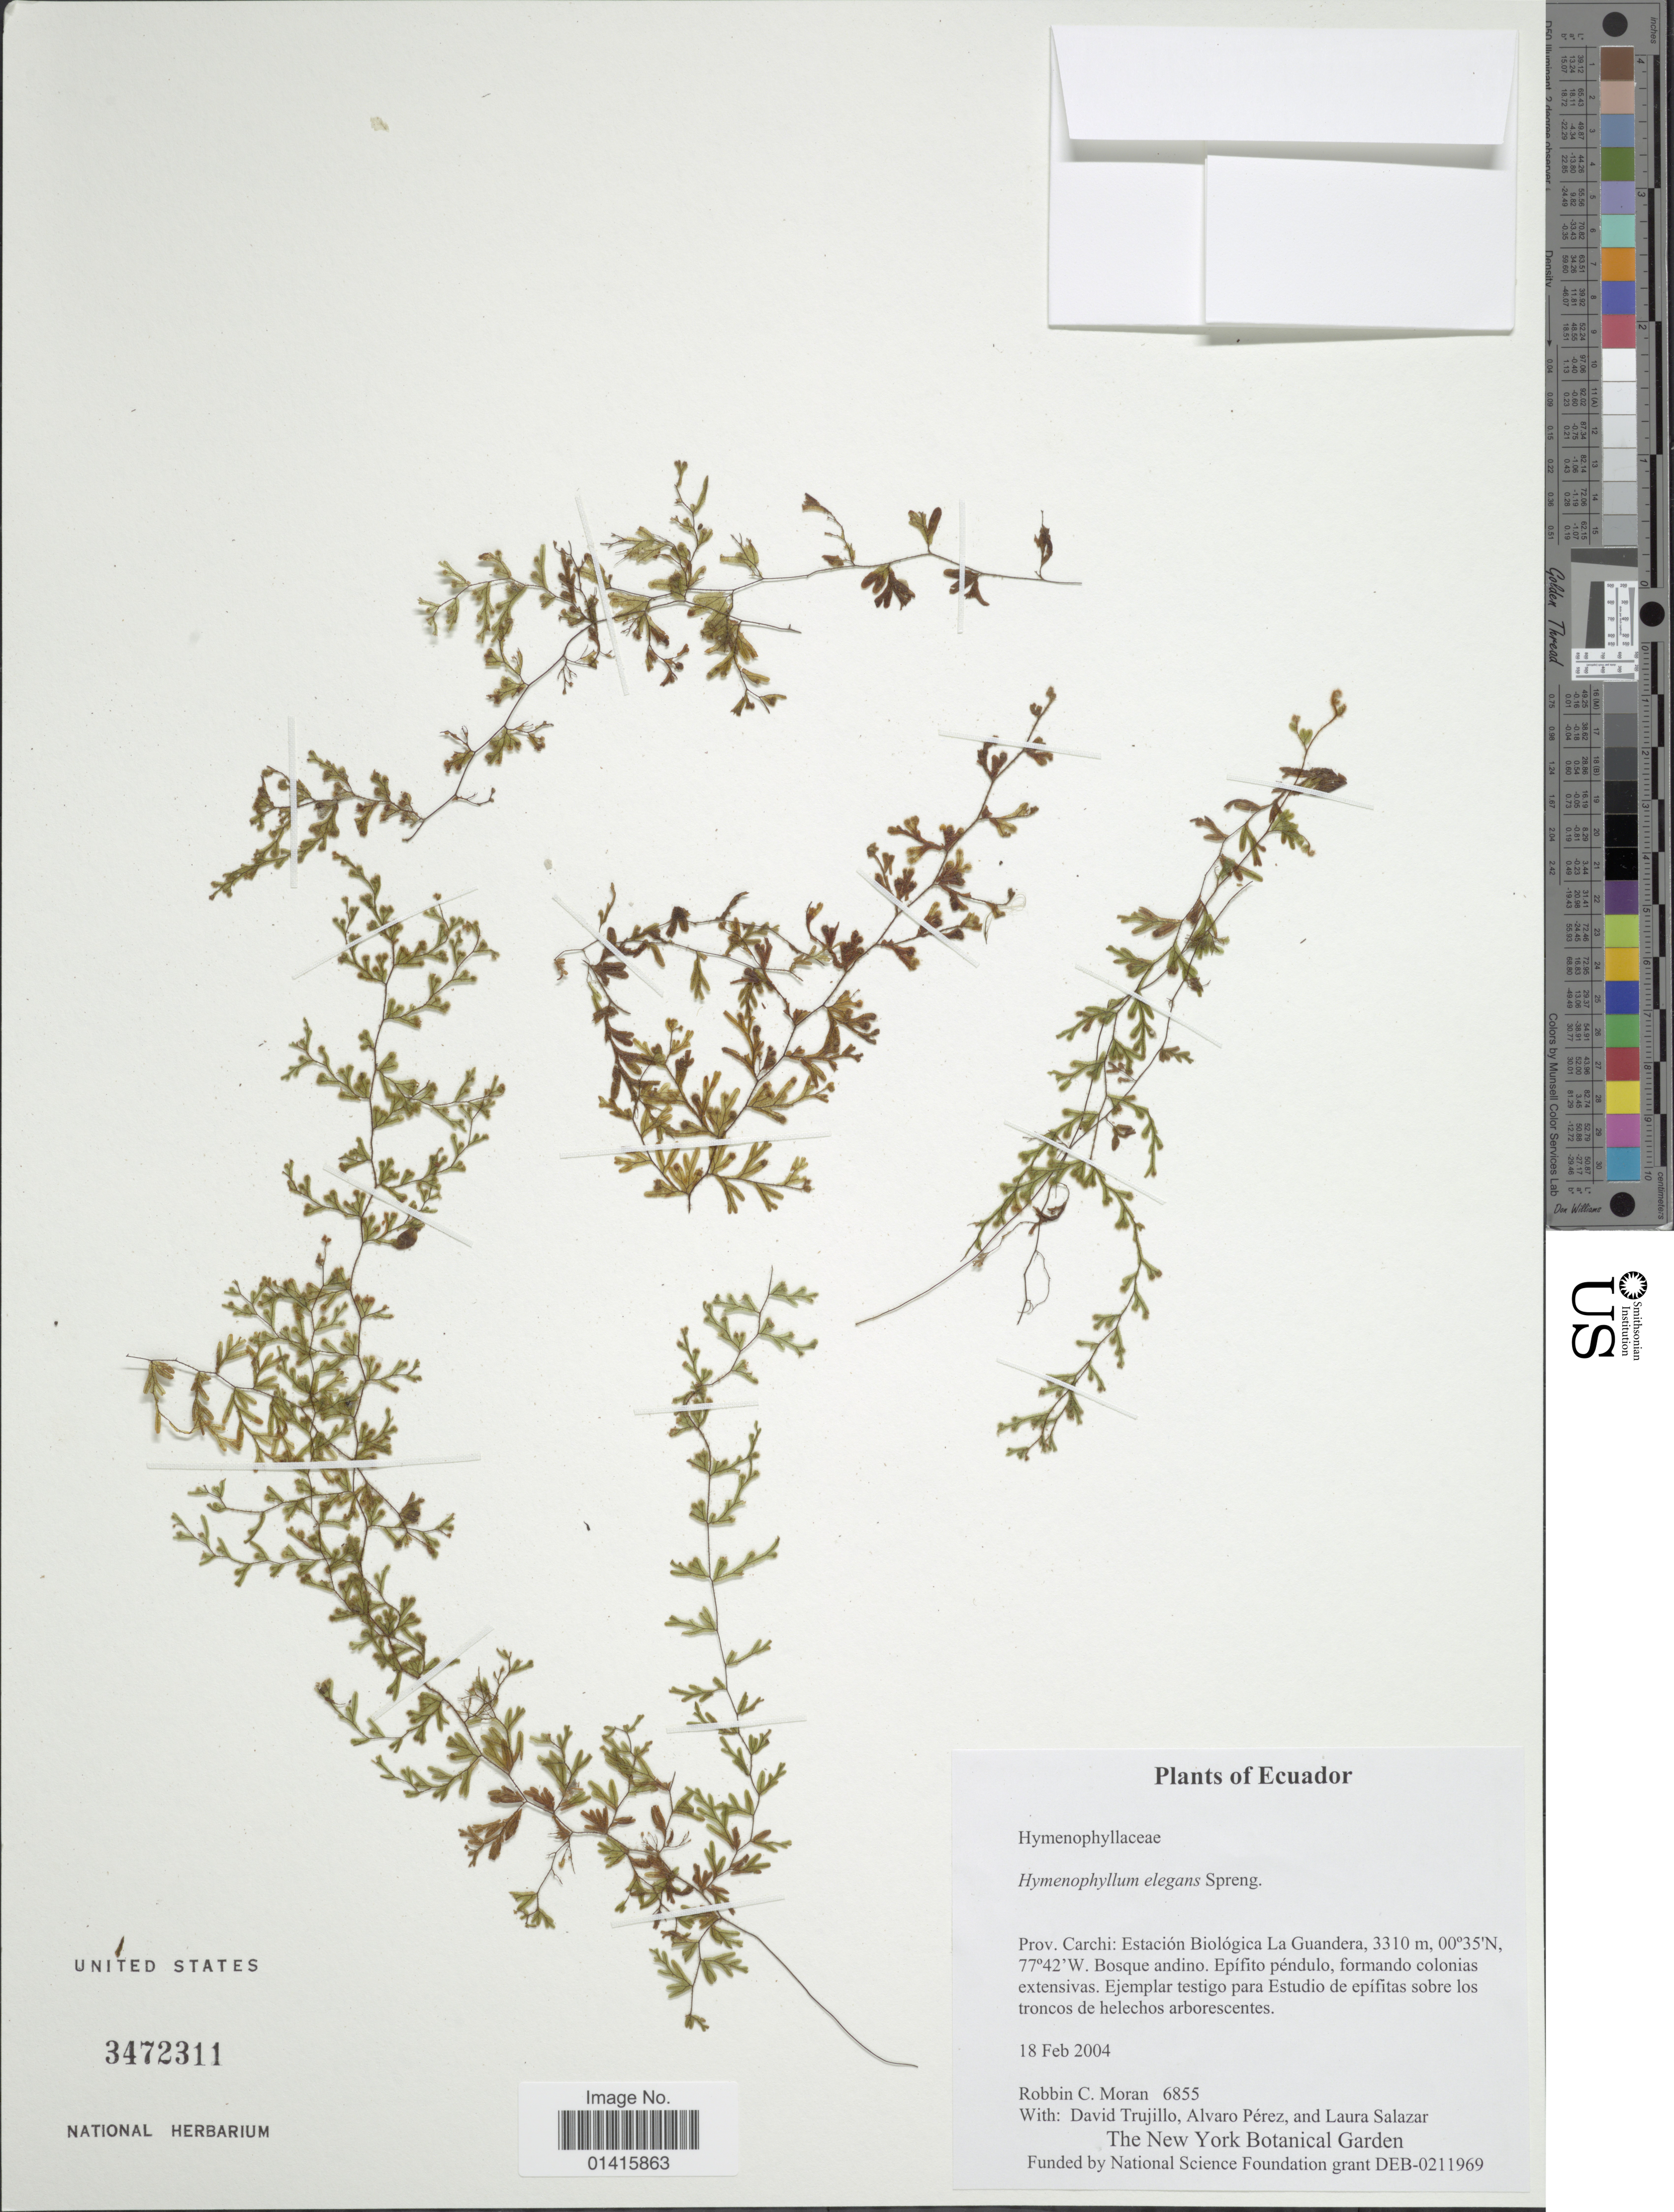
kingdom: Plantae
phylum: Tracheophyta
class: Polypodiopsida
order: Hymenophyllales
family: Hymenophyllaceae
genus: Hymenophyllum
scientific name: Hymenophyllum elegans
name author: Spreng.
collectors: R. Moran, D. Trujillo, A. Pérez & L. Salazar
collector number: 6855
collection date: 2004-02-18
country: Ecuador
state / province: Carchi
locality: Prov. Carchi: Estacion Biologica la Guandera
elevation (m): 3310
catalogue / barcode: US 3472311